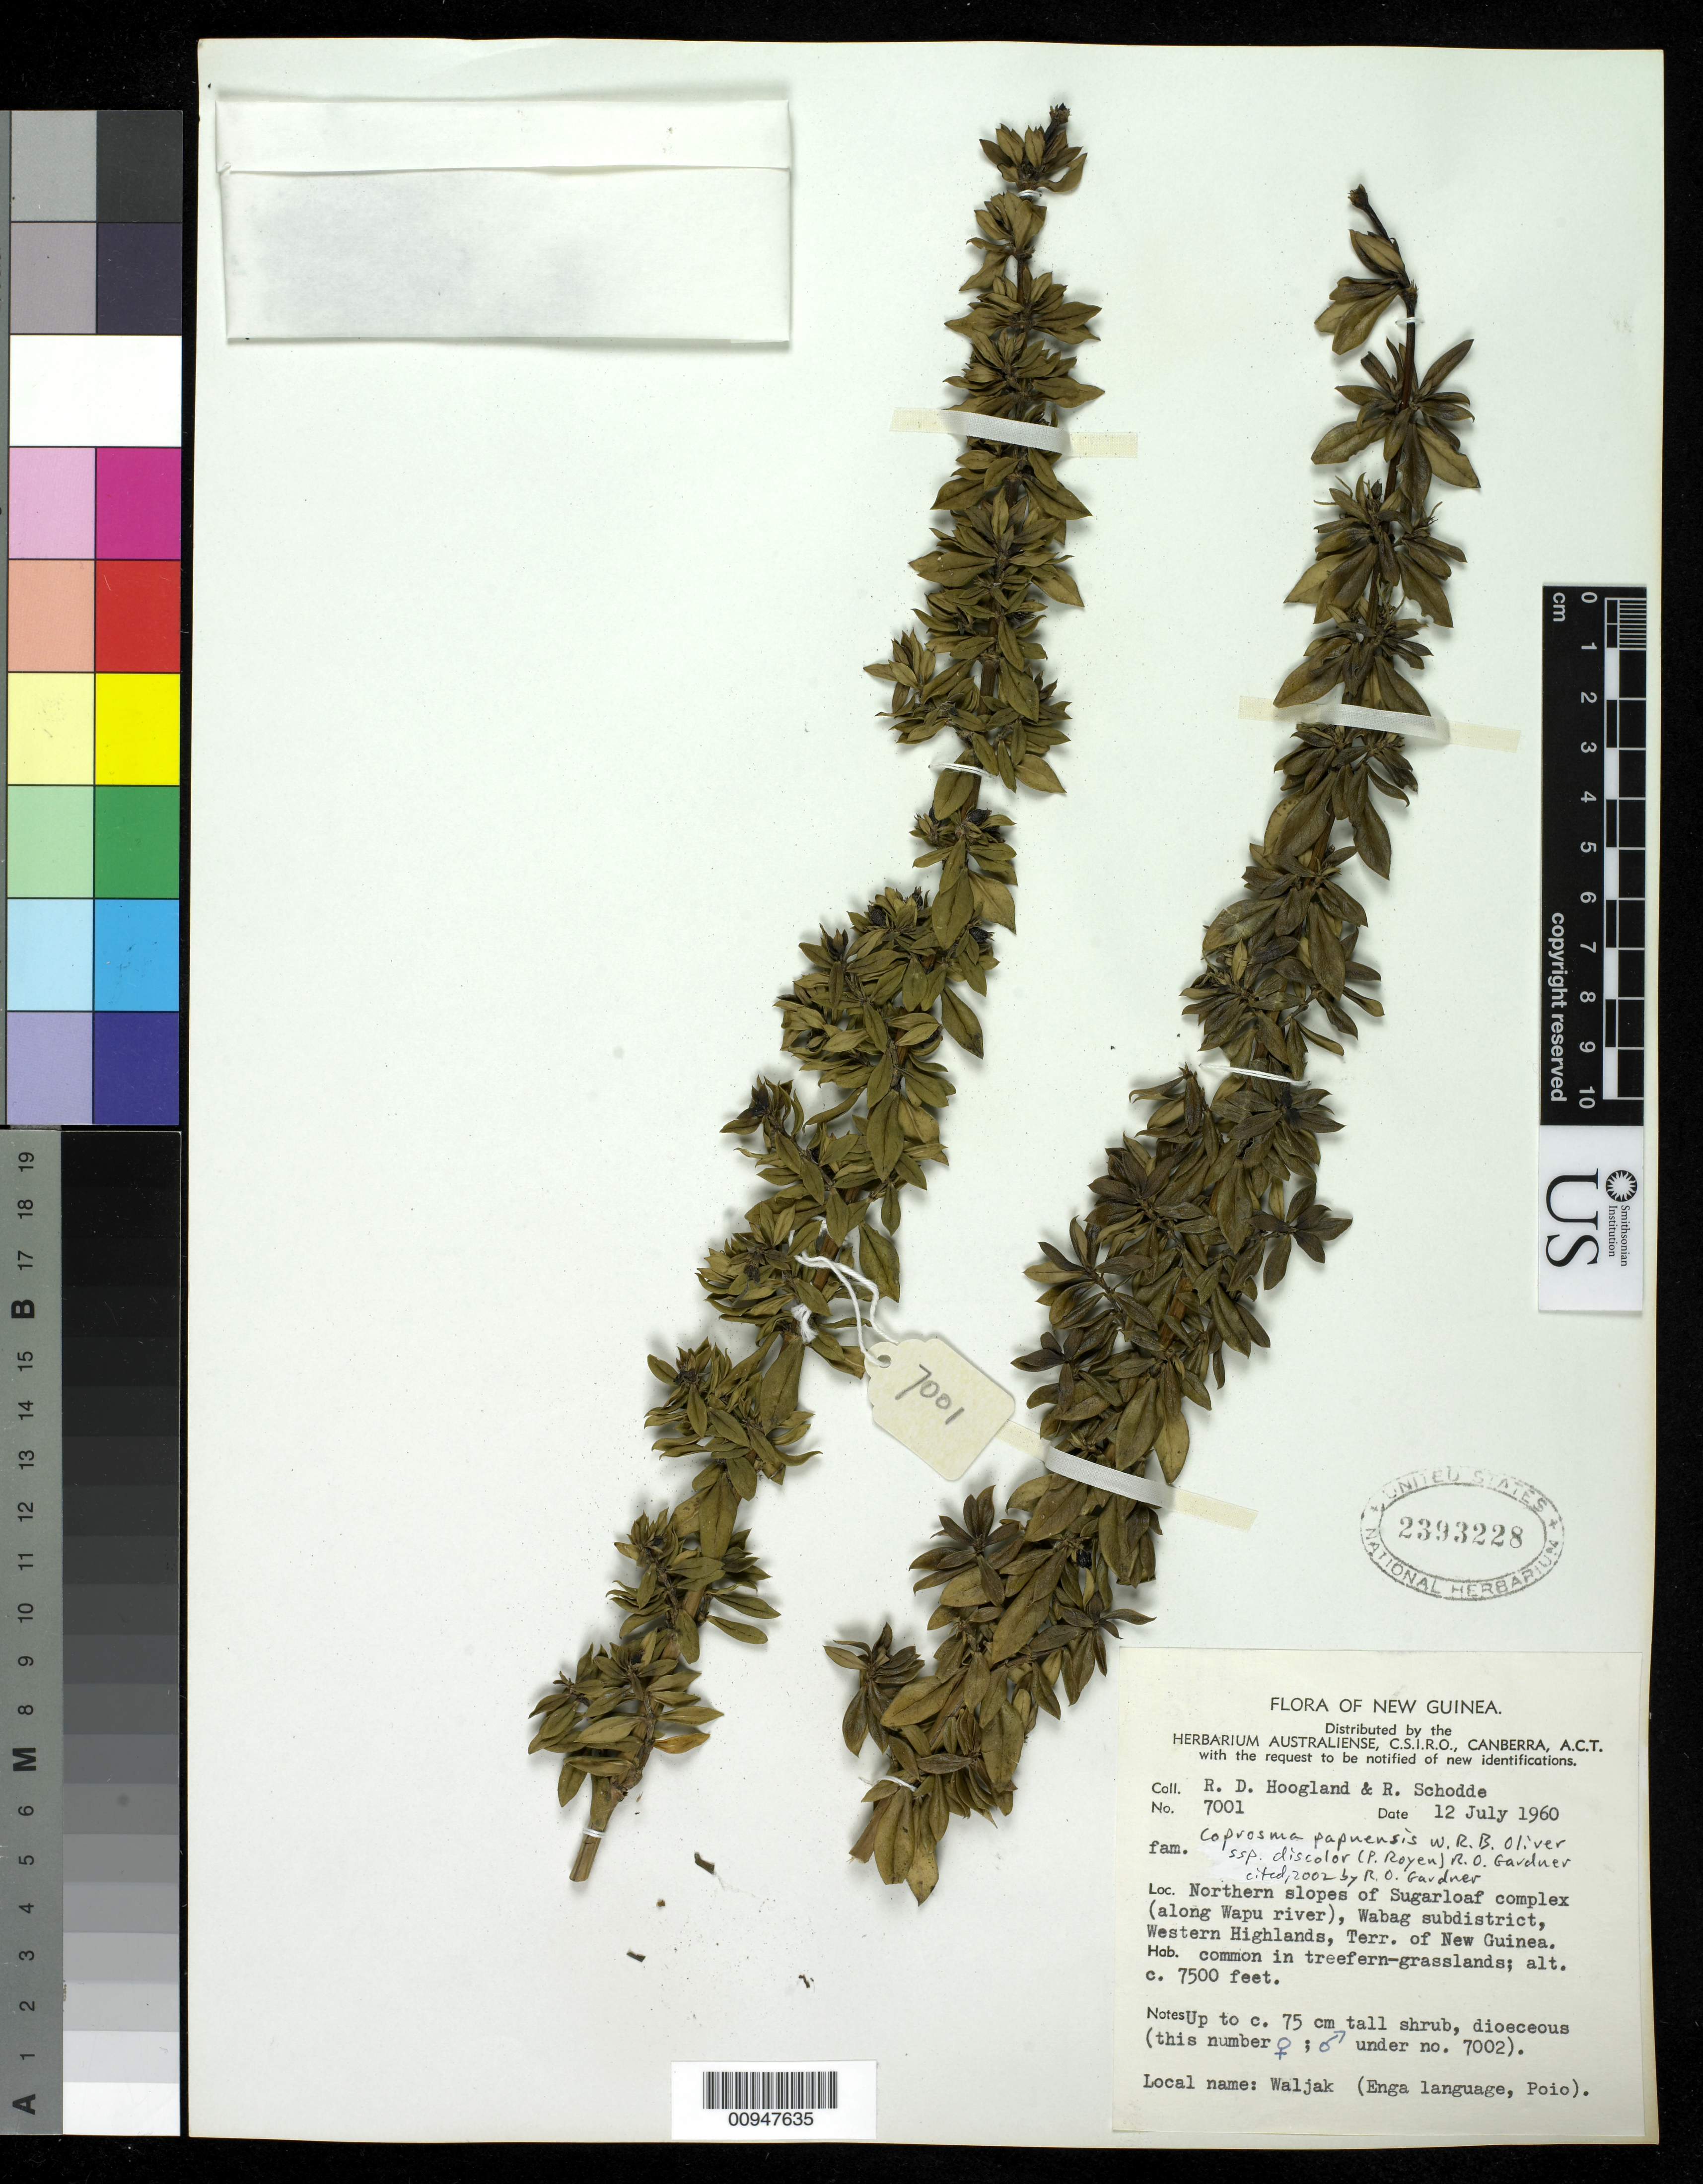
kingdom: Plantae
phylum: Tracheophyta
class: Magnoliopsida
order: Gentianales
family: Rubiaceae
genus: Coprosma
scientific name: Coprosma papuensis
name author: W.R.B. Oliv.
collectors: R. D. Hoogland & R. Schodde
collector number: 7001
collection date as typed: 12 Jul 1960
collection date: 1960-07-12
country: Papua New Guinea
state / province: Enga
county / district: Wabag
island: New Guinea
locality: Northern slopes of Sugarloaf complex (along Wapu river), Wabag subdistrict, Western Highlands, Terr. of New Guinea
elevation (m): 2286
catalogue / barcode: US 2393228